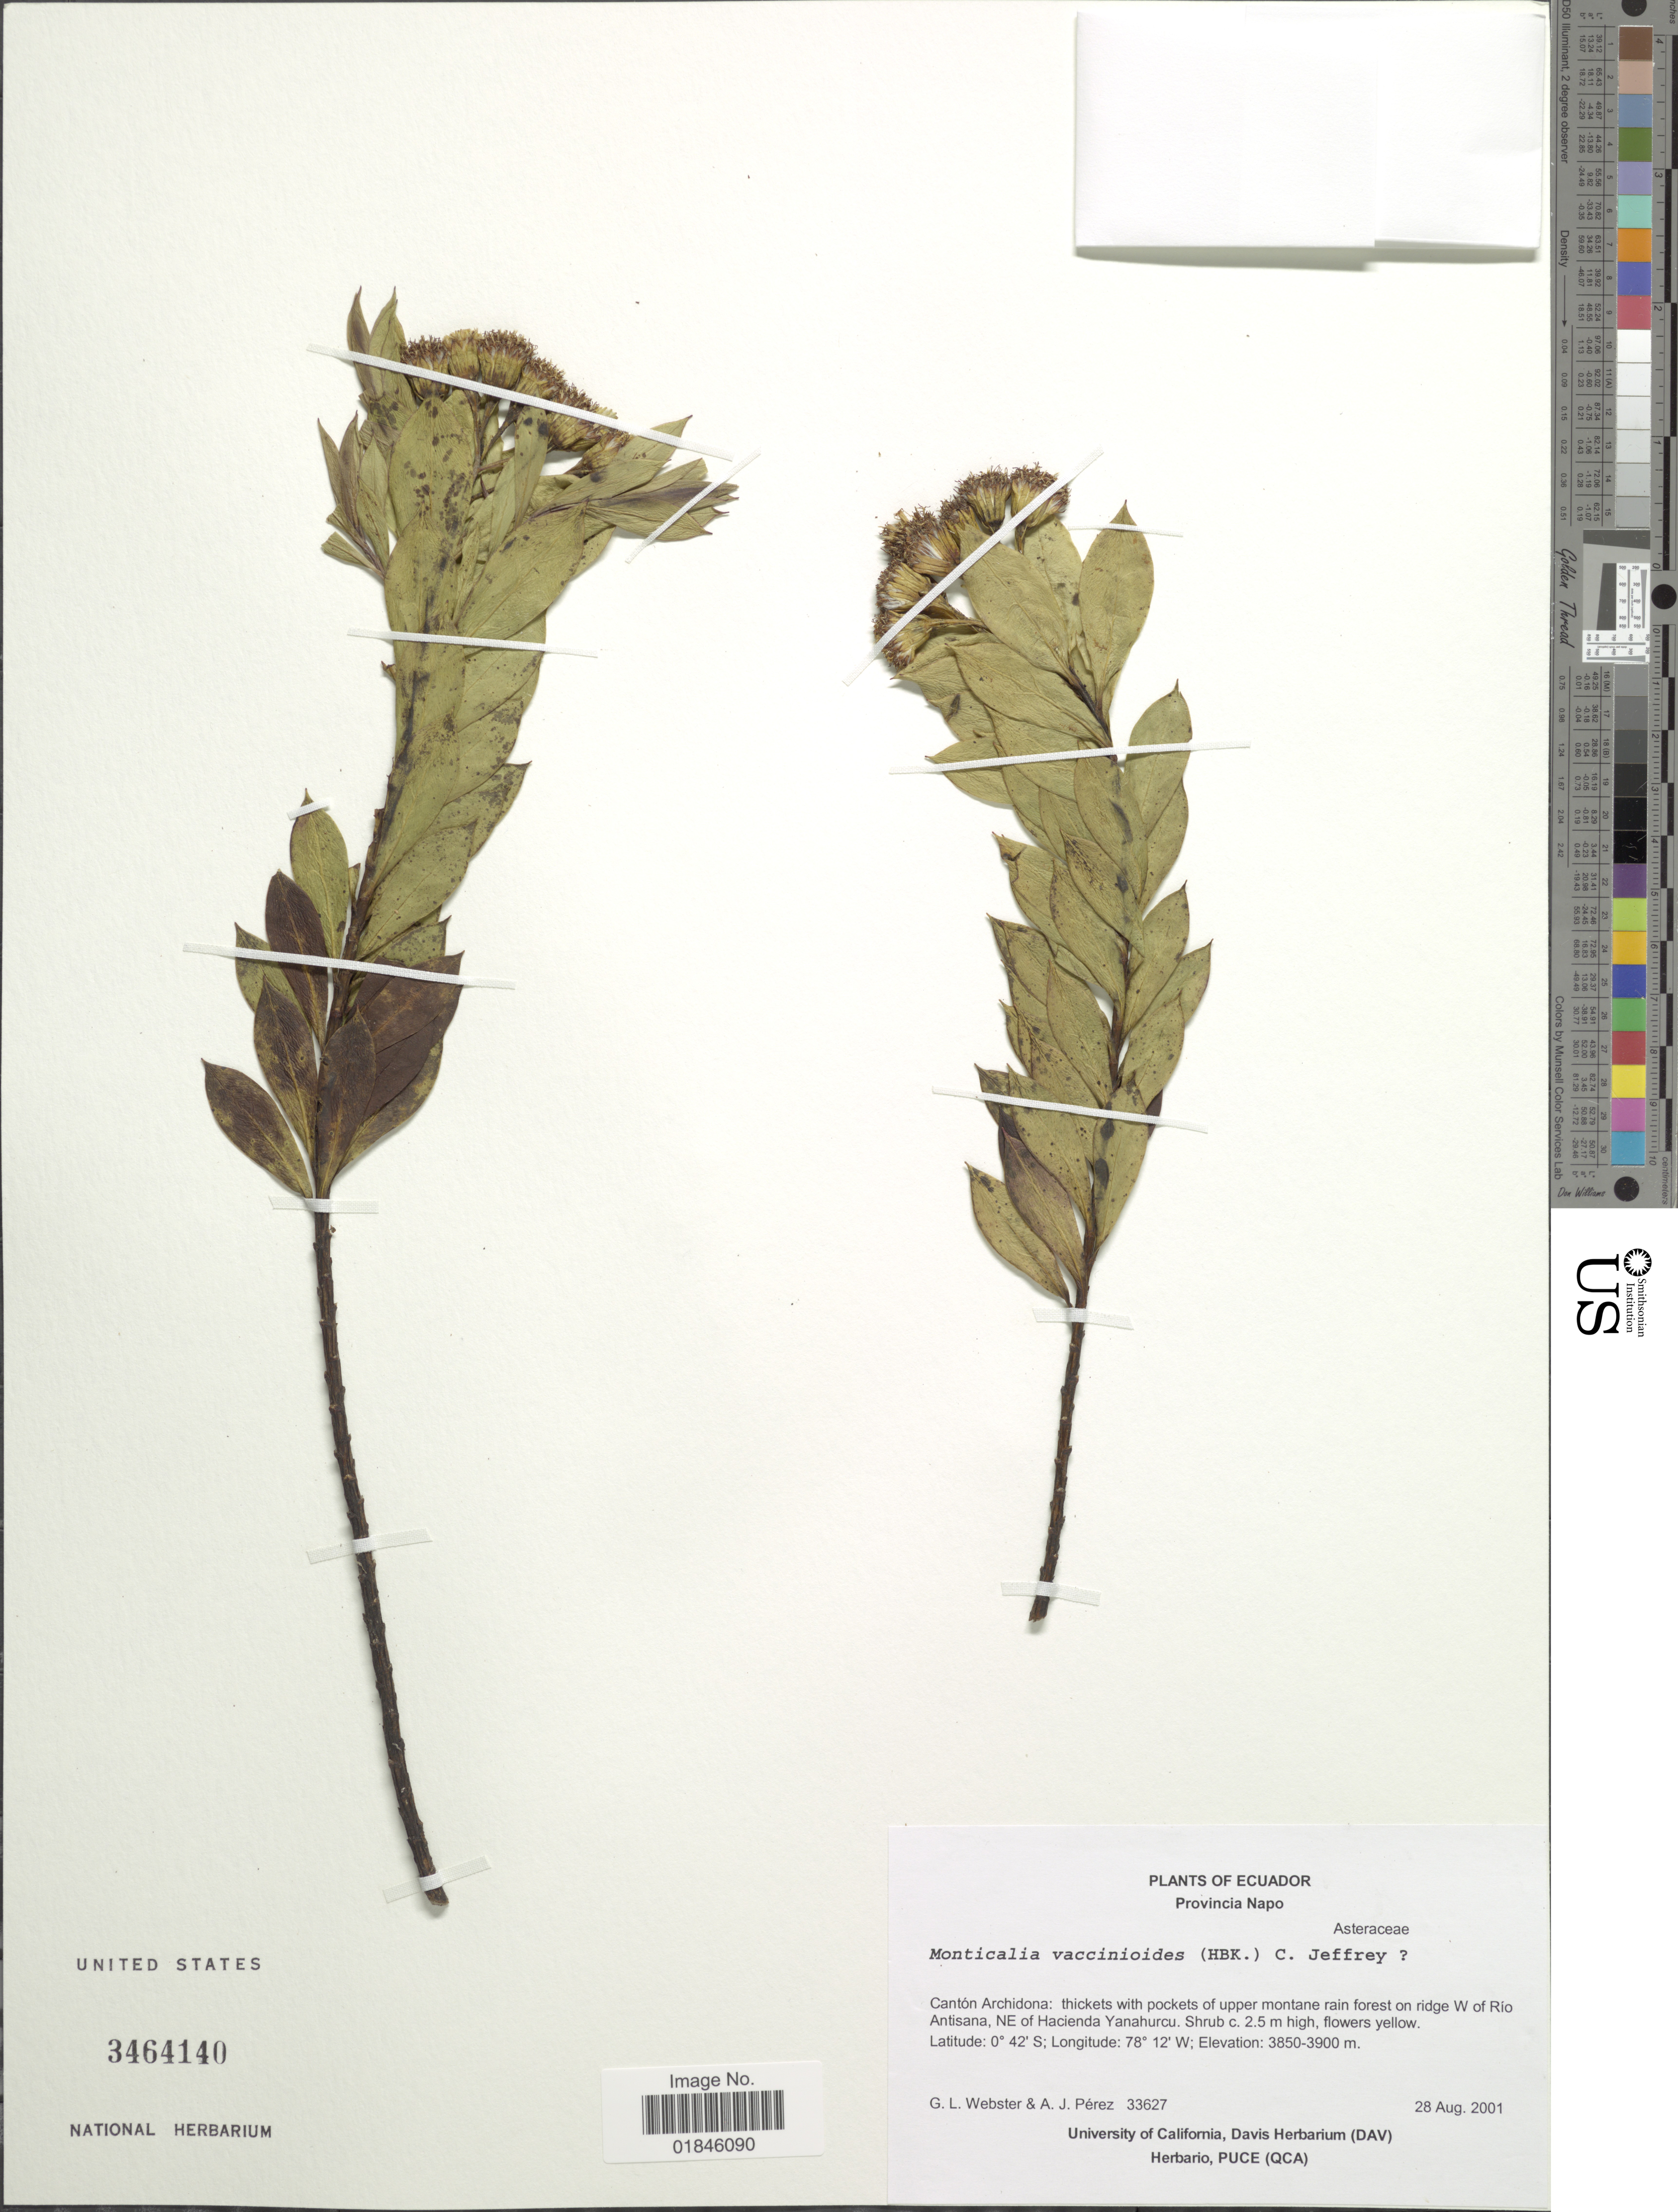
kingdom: Plantae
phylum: Tracheophyta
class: Magnoliopsida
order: Asterales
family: Asteraceae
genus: Pentacalia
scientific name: Pentacalia vaccinioides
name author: (Kunth) Cuatrec.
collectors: G. L. Webster & A. Pérez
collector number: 33627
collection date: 2001-08-28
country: Ecuador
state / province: Napo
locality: Provincia Napo. Cantón Archidona: thickets with pockets of upper montane rain forest on ridge W of Rio Antisana, NE of Hacienda Yanahurcu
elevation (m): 3850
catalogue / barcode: US 3464140